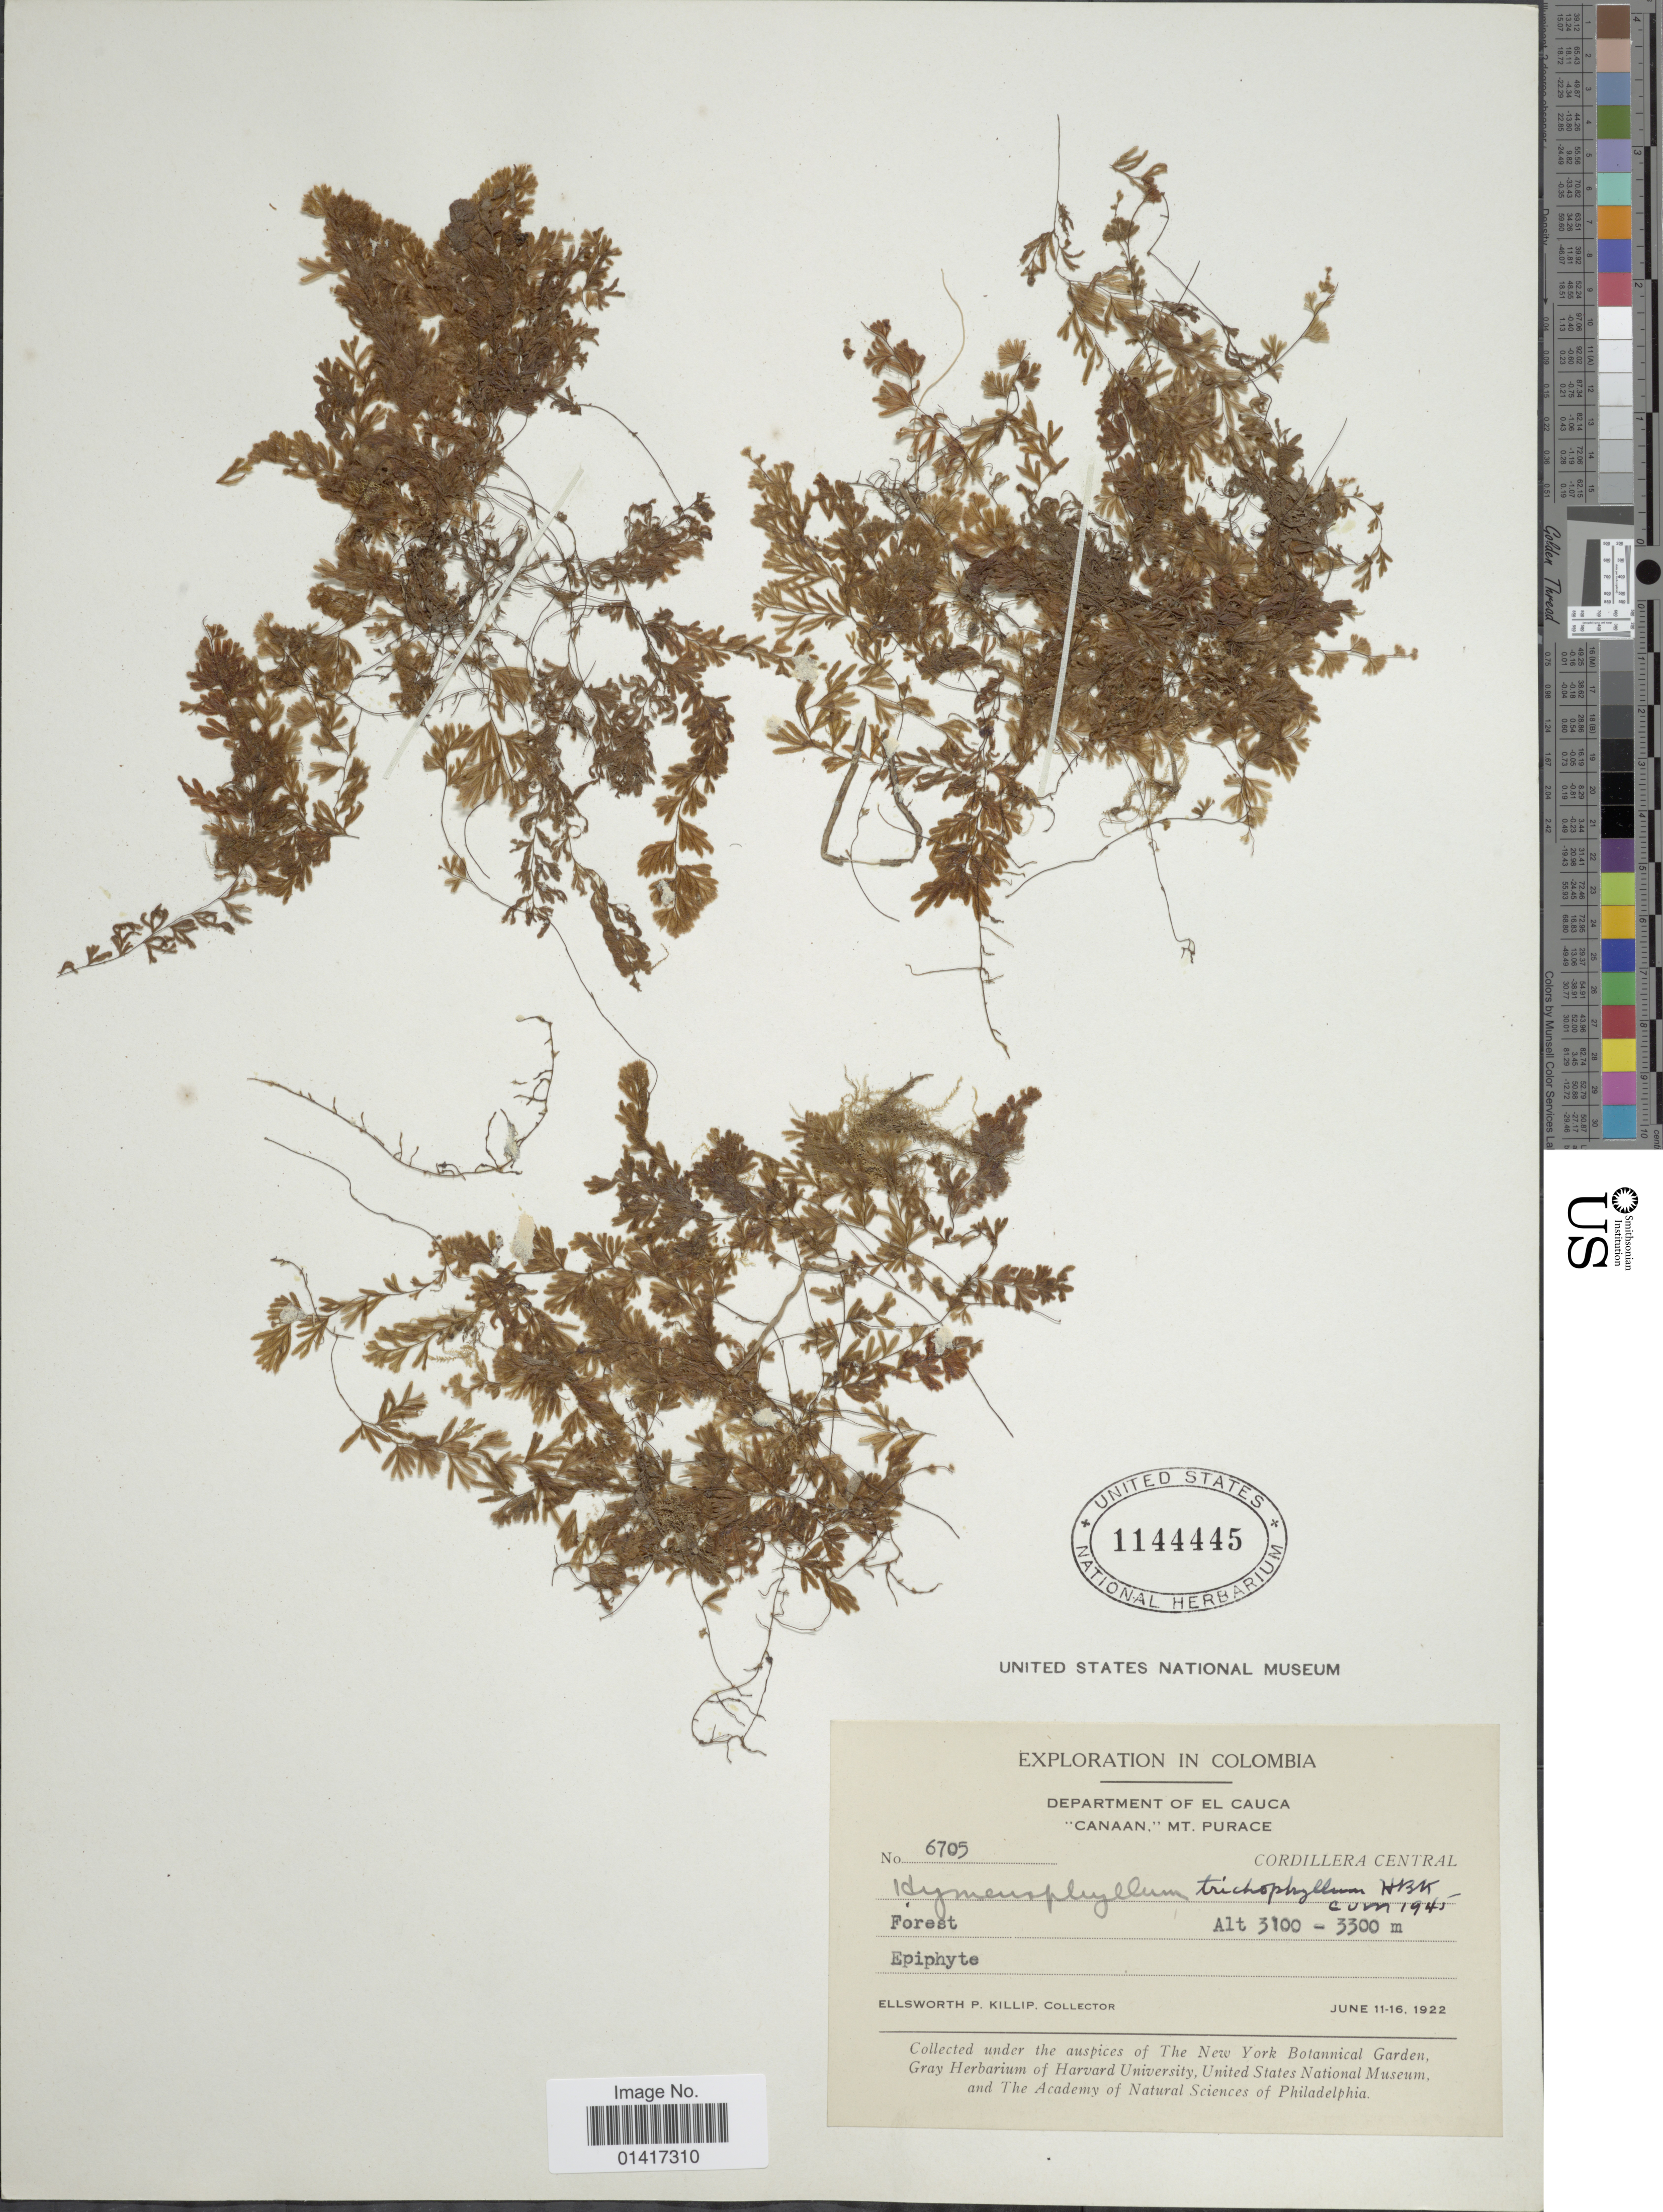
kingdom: Plantae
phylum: Tracheophyta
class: Polypodiopsida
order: Hymenophyllales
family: Hymenophyllaceae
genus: Hymenophyllum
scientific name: Hymenophyllum trichophyllum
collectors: E. P. Killip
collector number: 6705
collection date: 1922-06-11/1922-06-16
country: Colombia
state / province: Cauca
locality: Department of El Cauca, Canaan Mt. Purace. Cordillera Central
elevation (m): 3100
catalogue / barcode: US 1144445